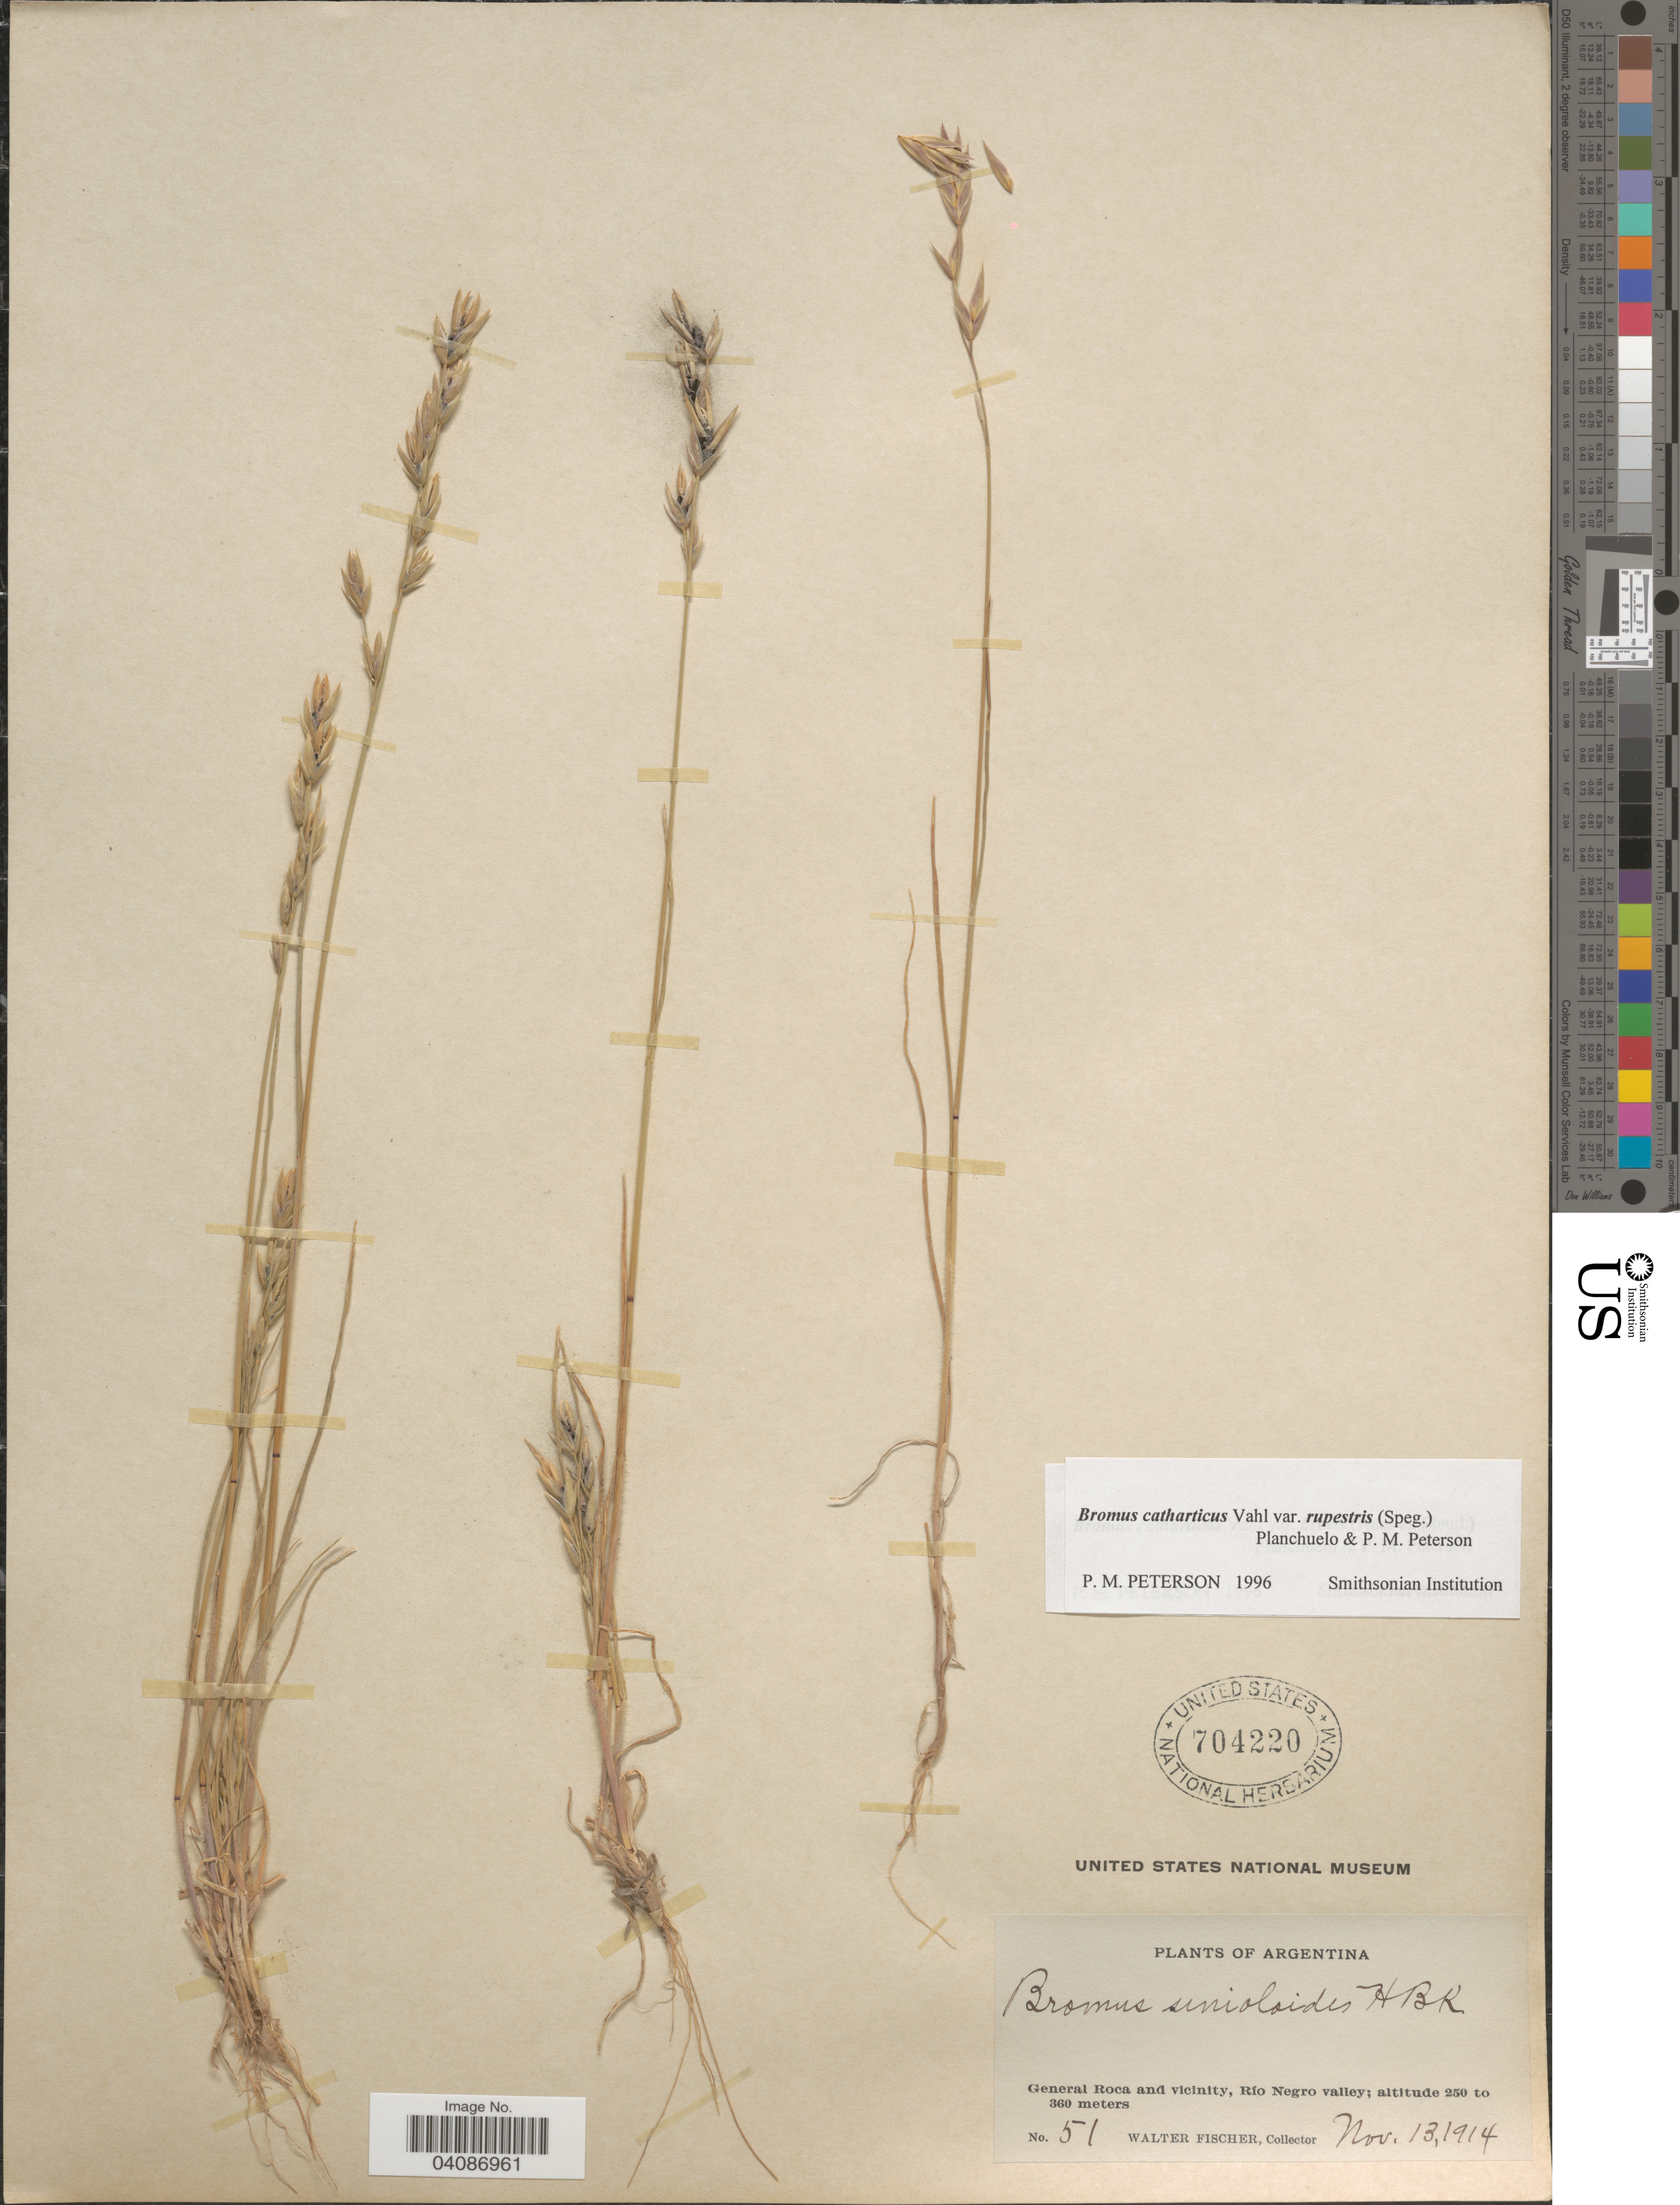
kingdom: Plantae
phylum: Tracheophyta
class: Liliopsida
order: Poales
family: Poaceae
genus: Bromus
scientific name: Bromus cebadilla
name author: Steud.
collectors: W. Fischer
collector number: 51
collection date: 1914-11-13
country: Argentina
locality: General Roca and vicinity, Río Negro valley.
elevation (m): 250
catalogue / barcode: US 704220